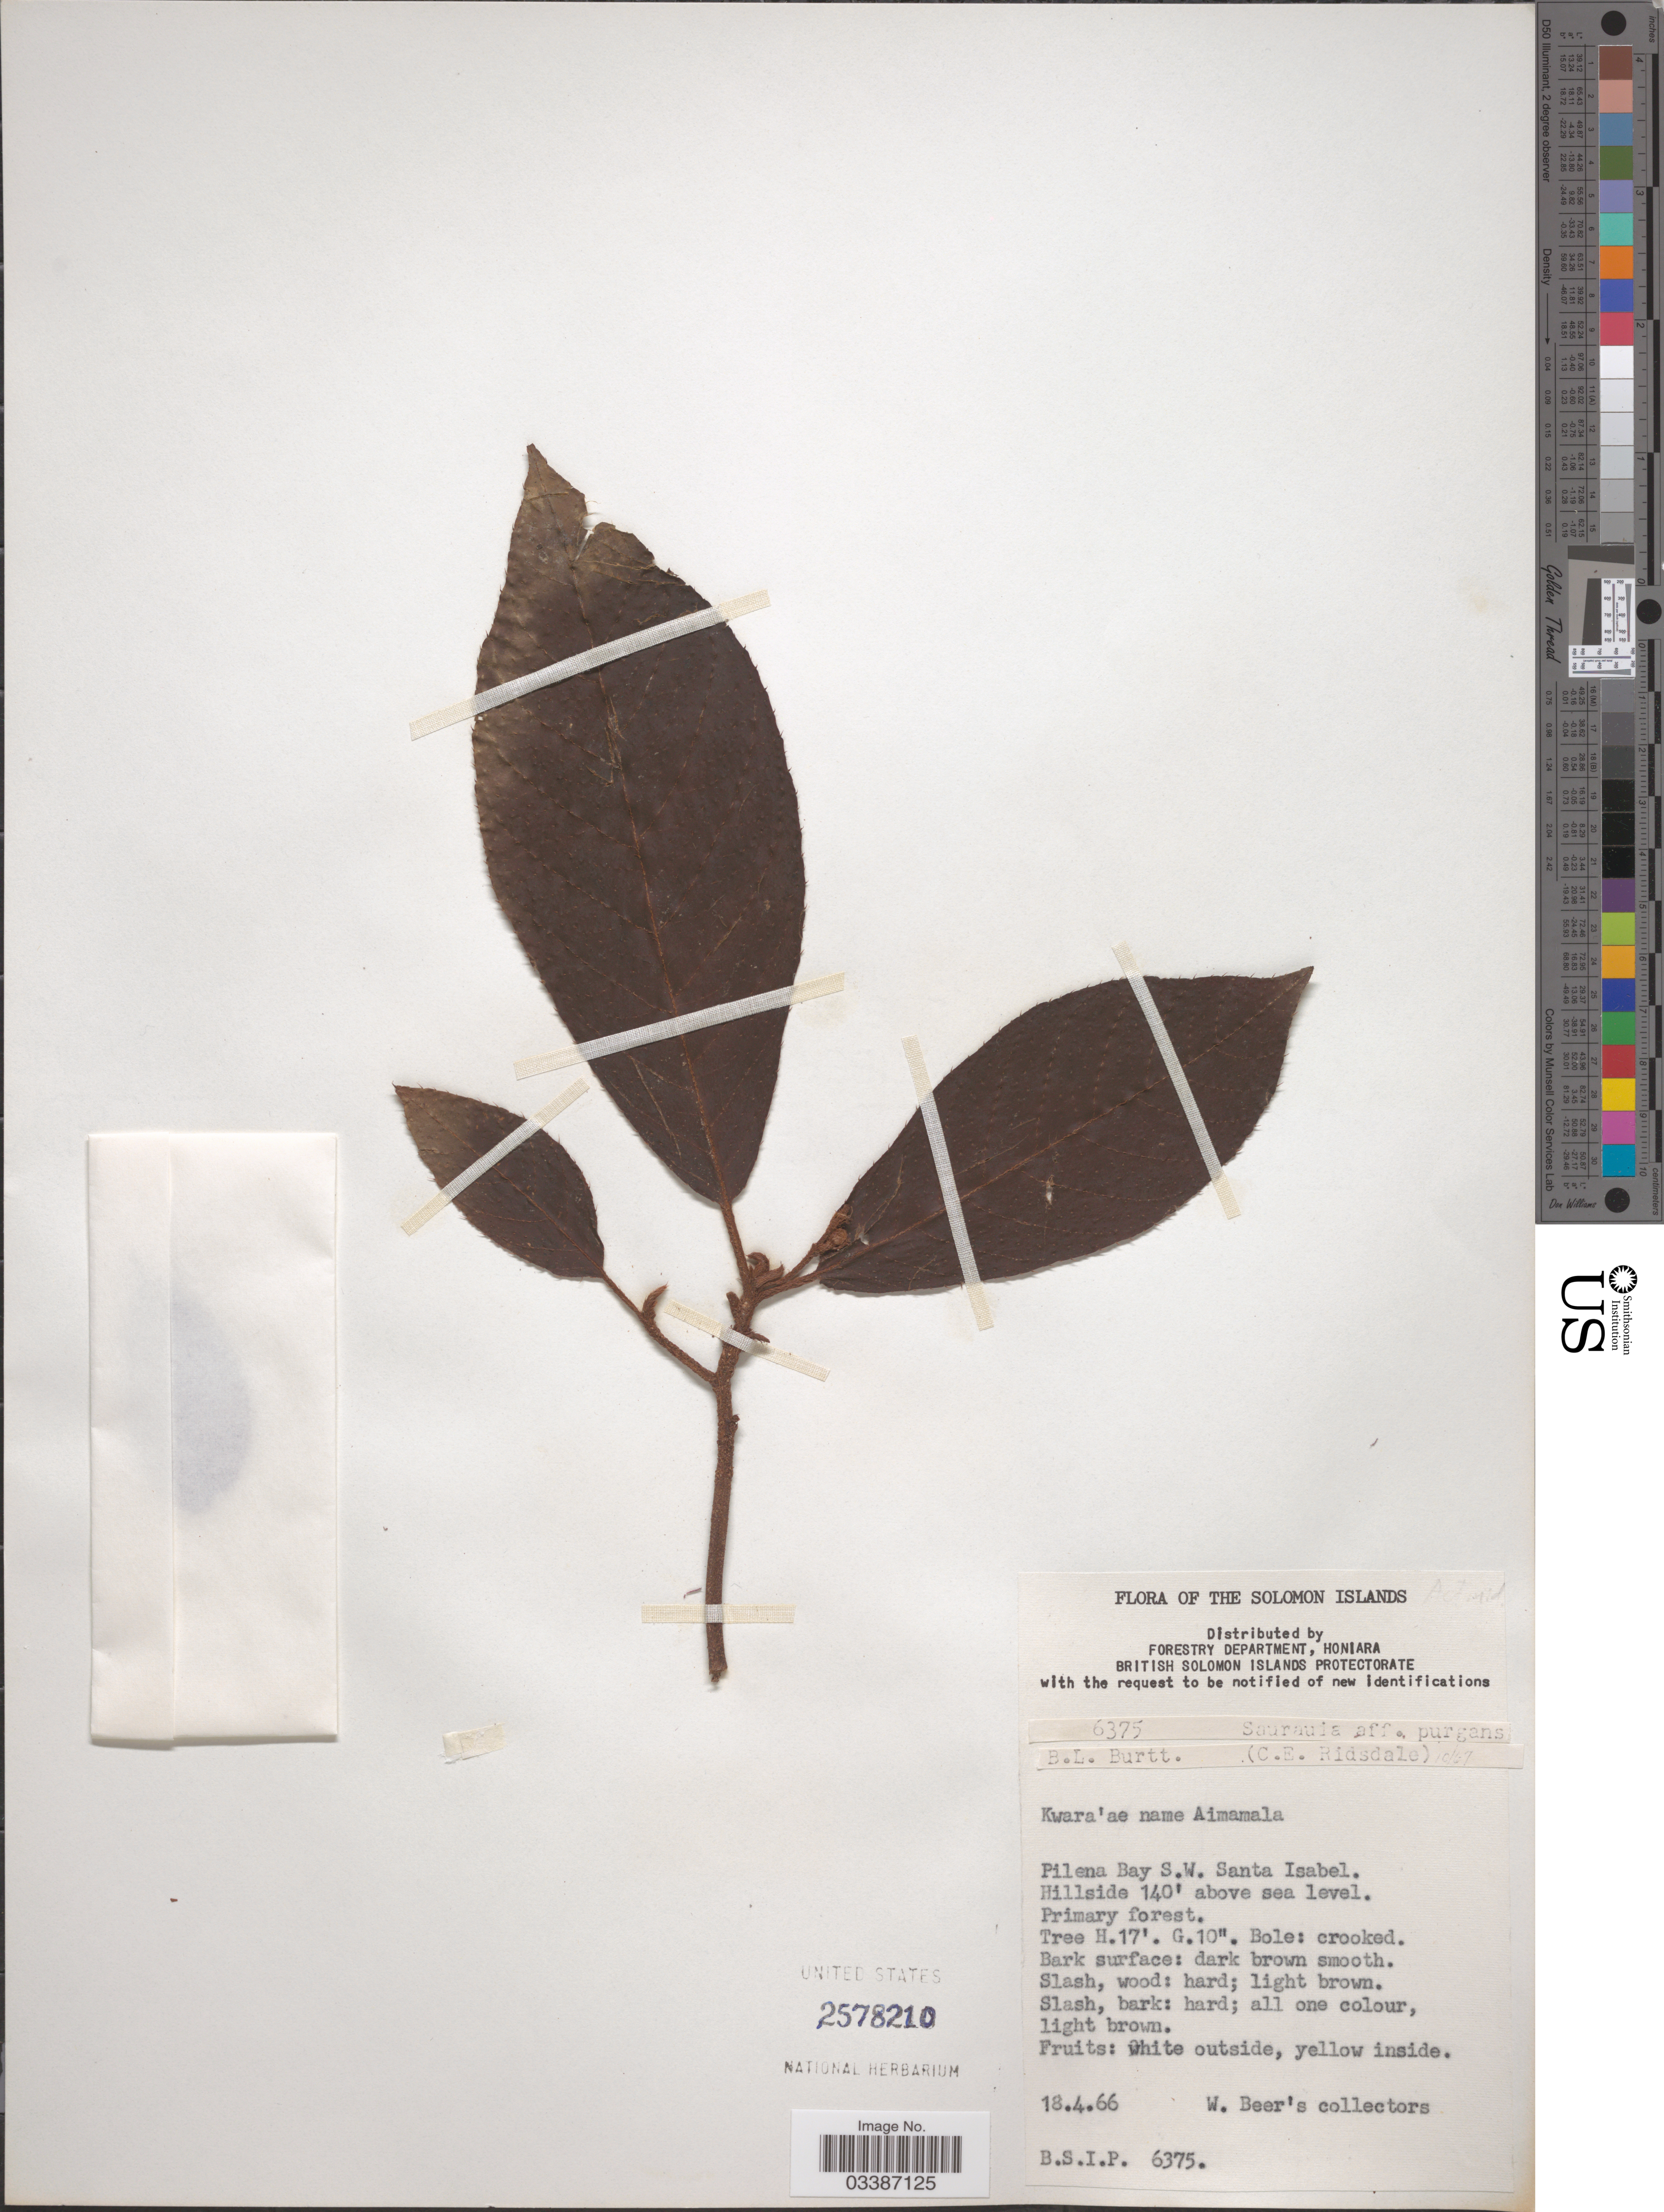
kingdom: Plantae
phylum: Tracheophyta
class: Magnoliopsida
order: Ericales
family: Actinidiaceae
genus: Saurauia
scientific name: Saurauia purgans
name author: B.L. Burtt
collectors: W. Beer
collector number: BSIP 6375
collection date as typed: Transcribed d/m/y: 18/4/66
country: Solomon Islands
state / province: Solomon Islands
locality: Pilena Bay S.W. Santa Isabel.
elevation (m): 43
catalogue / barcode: US 2578210